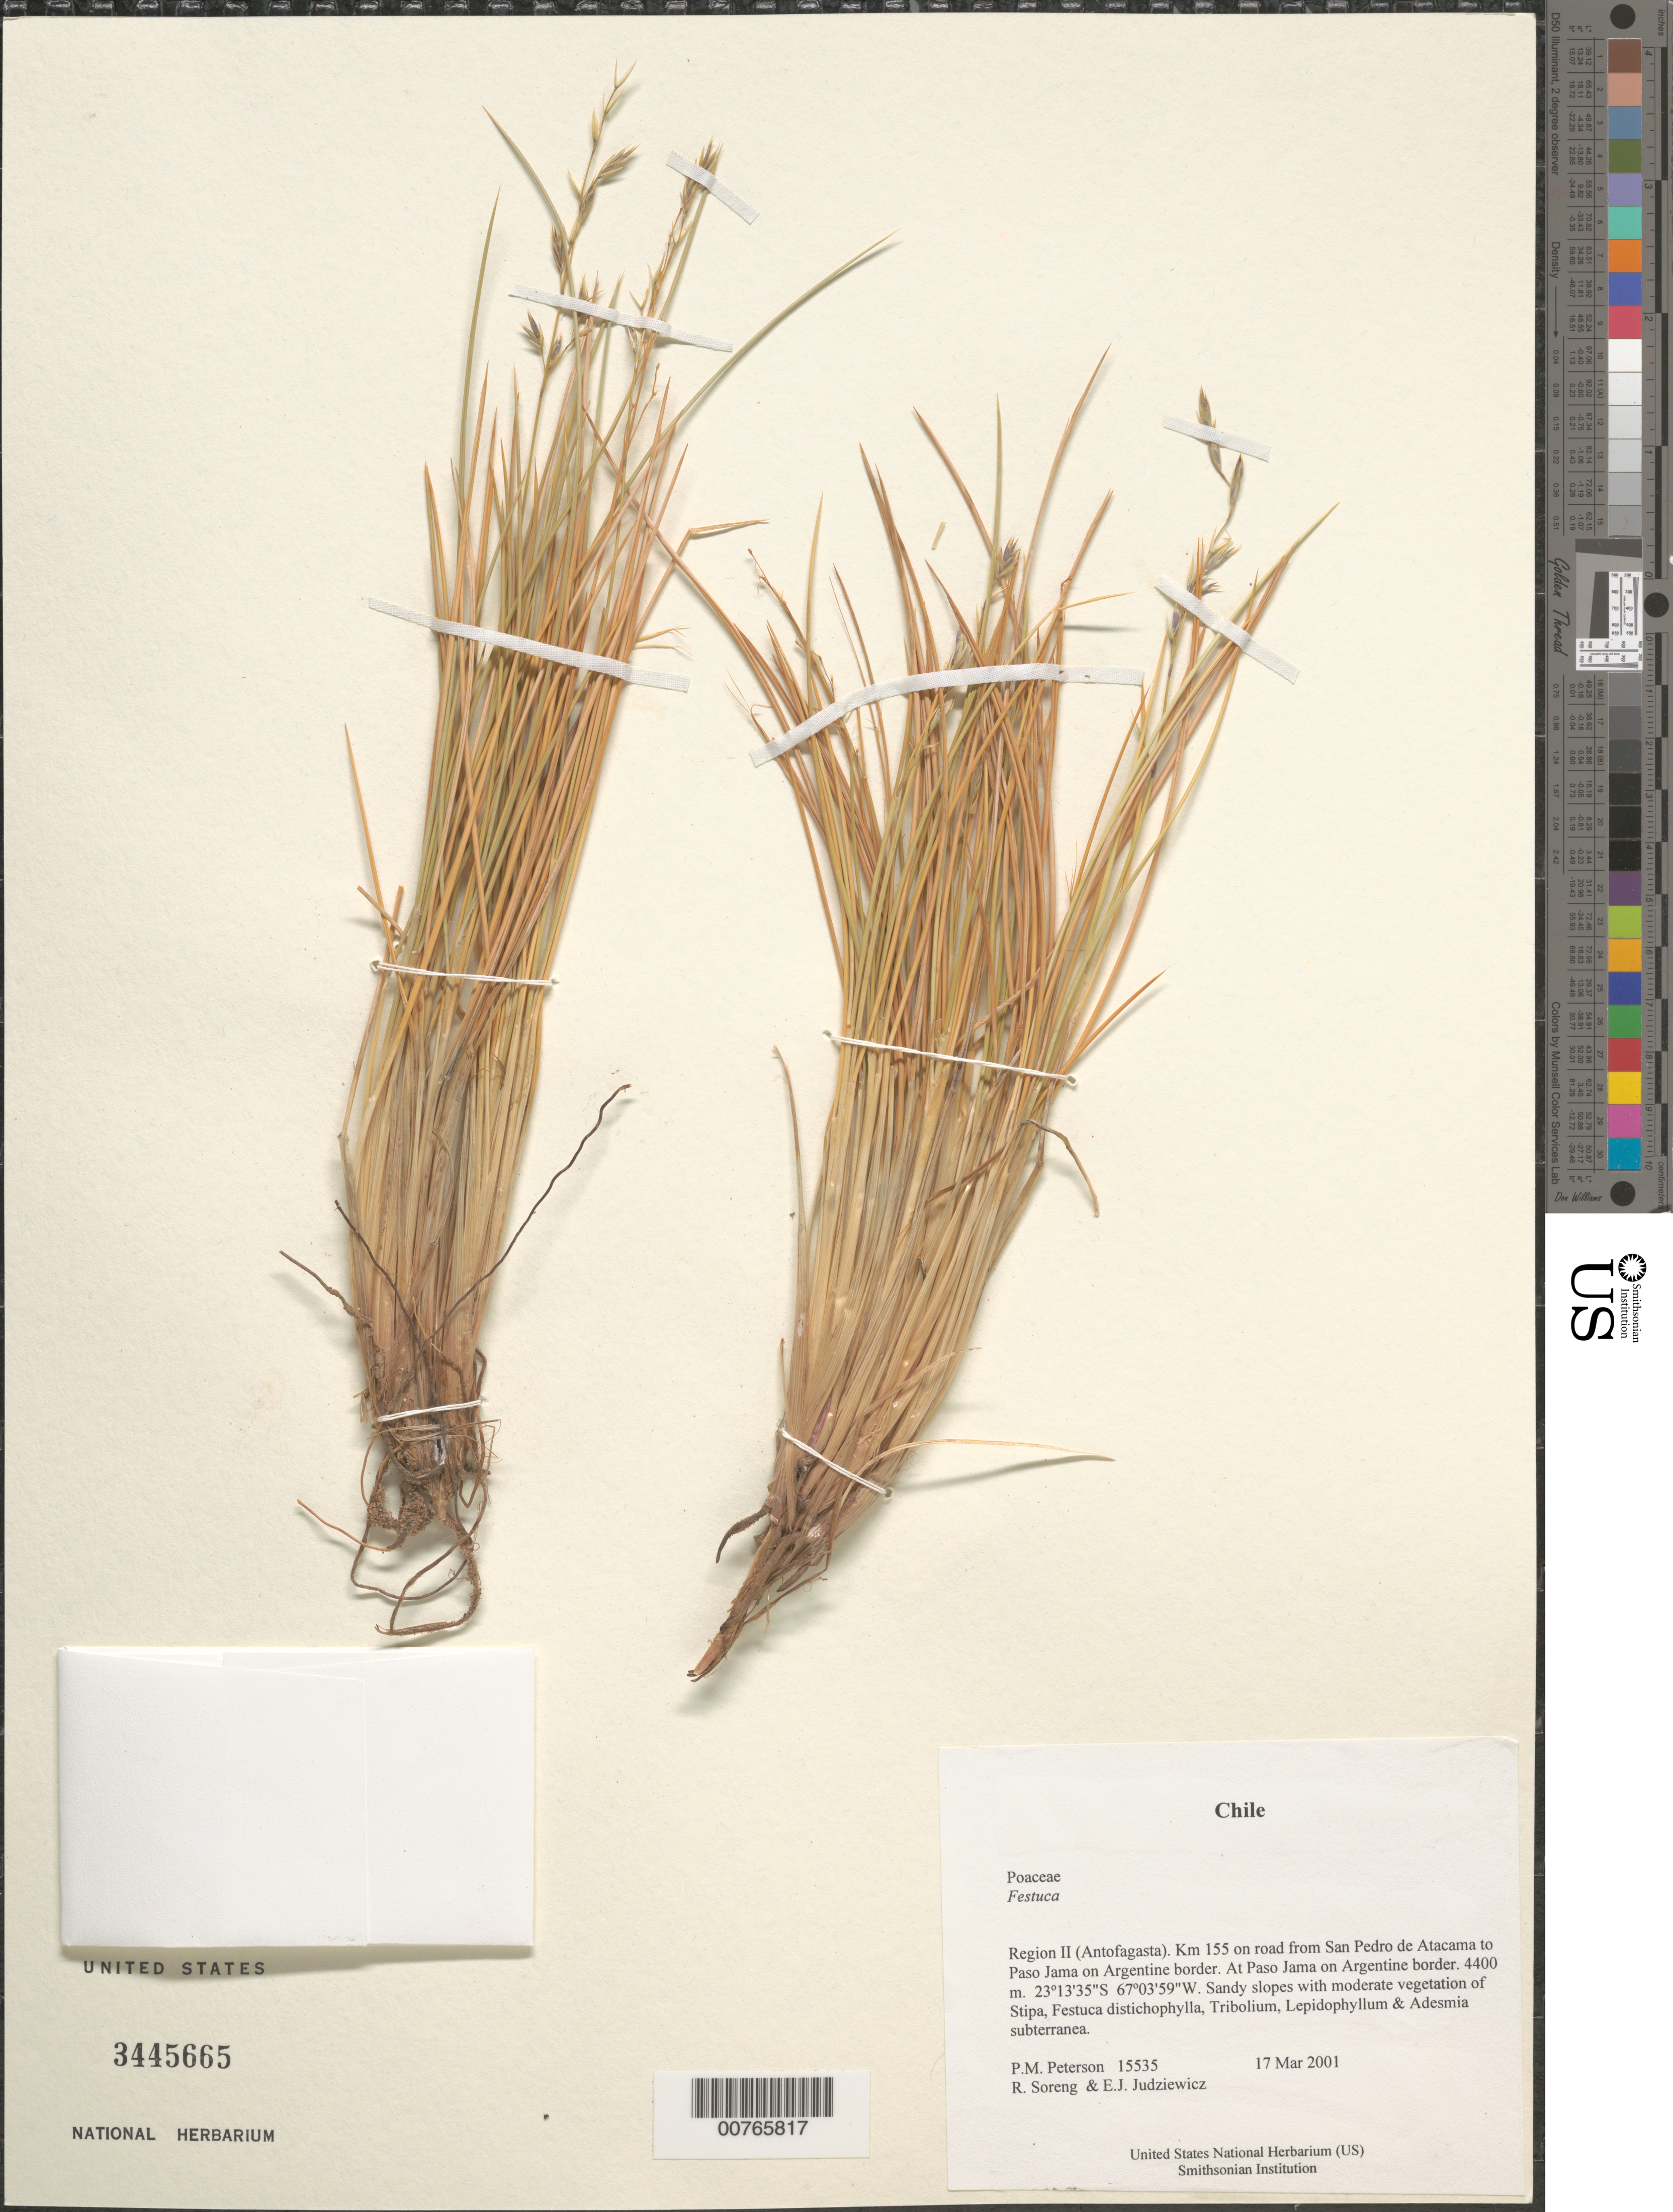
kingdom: Plantae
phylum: Tracheophyta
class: Liliopsida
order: Poales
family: Poaceae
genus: Festuca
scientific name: Festuca sp.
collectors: P. M. Peterson, R. J. Soreng & E. J. Judziewicz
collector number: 15535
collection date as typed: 17 Mar 2001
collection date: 2001-03-17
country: Chile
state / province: Antofagasta (II)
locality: Km 155 on road from San Pedro de Atacama to Paso Jama on Argentine border. At Paso Jama on Argentine border.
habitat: Sandy slopes with moderate vegetation of Stipa, Festuca distichophylla, Tribolium, Lepidophyllum & Adesmia subterranea.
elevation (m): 4400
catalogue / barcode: US 3445665